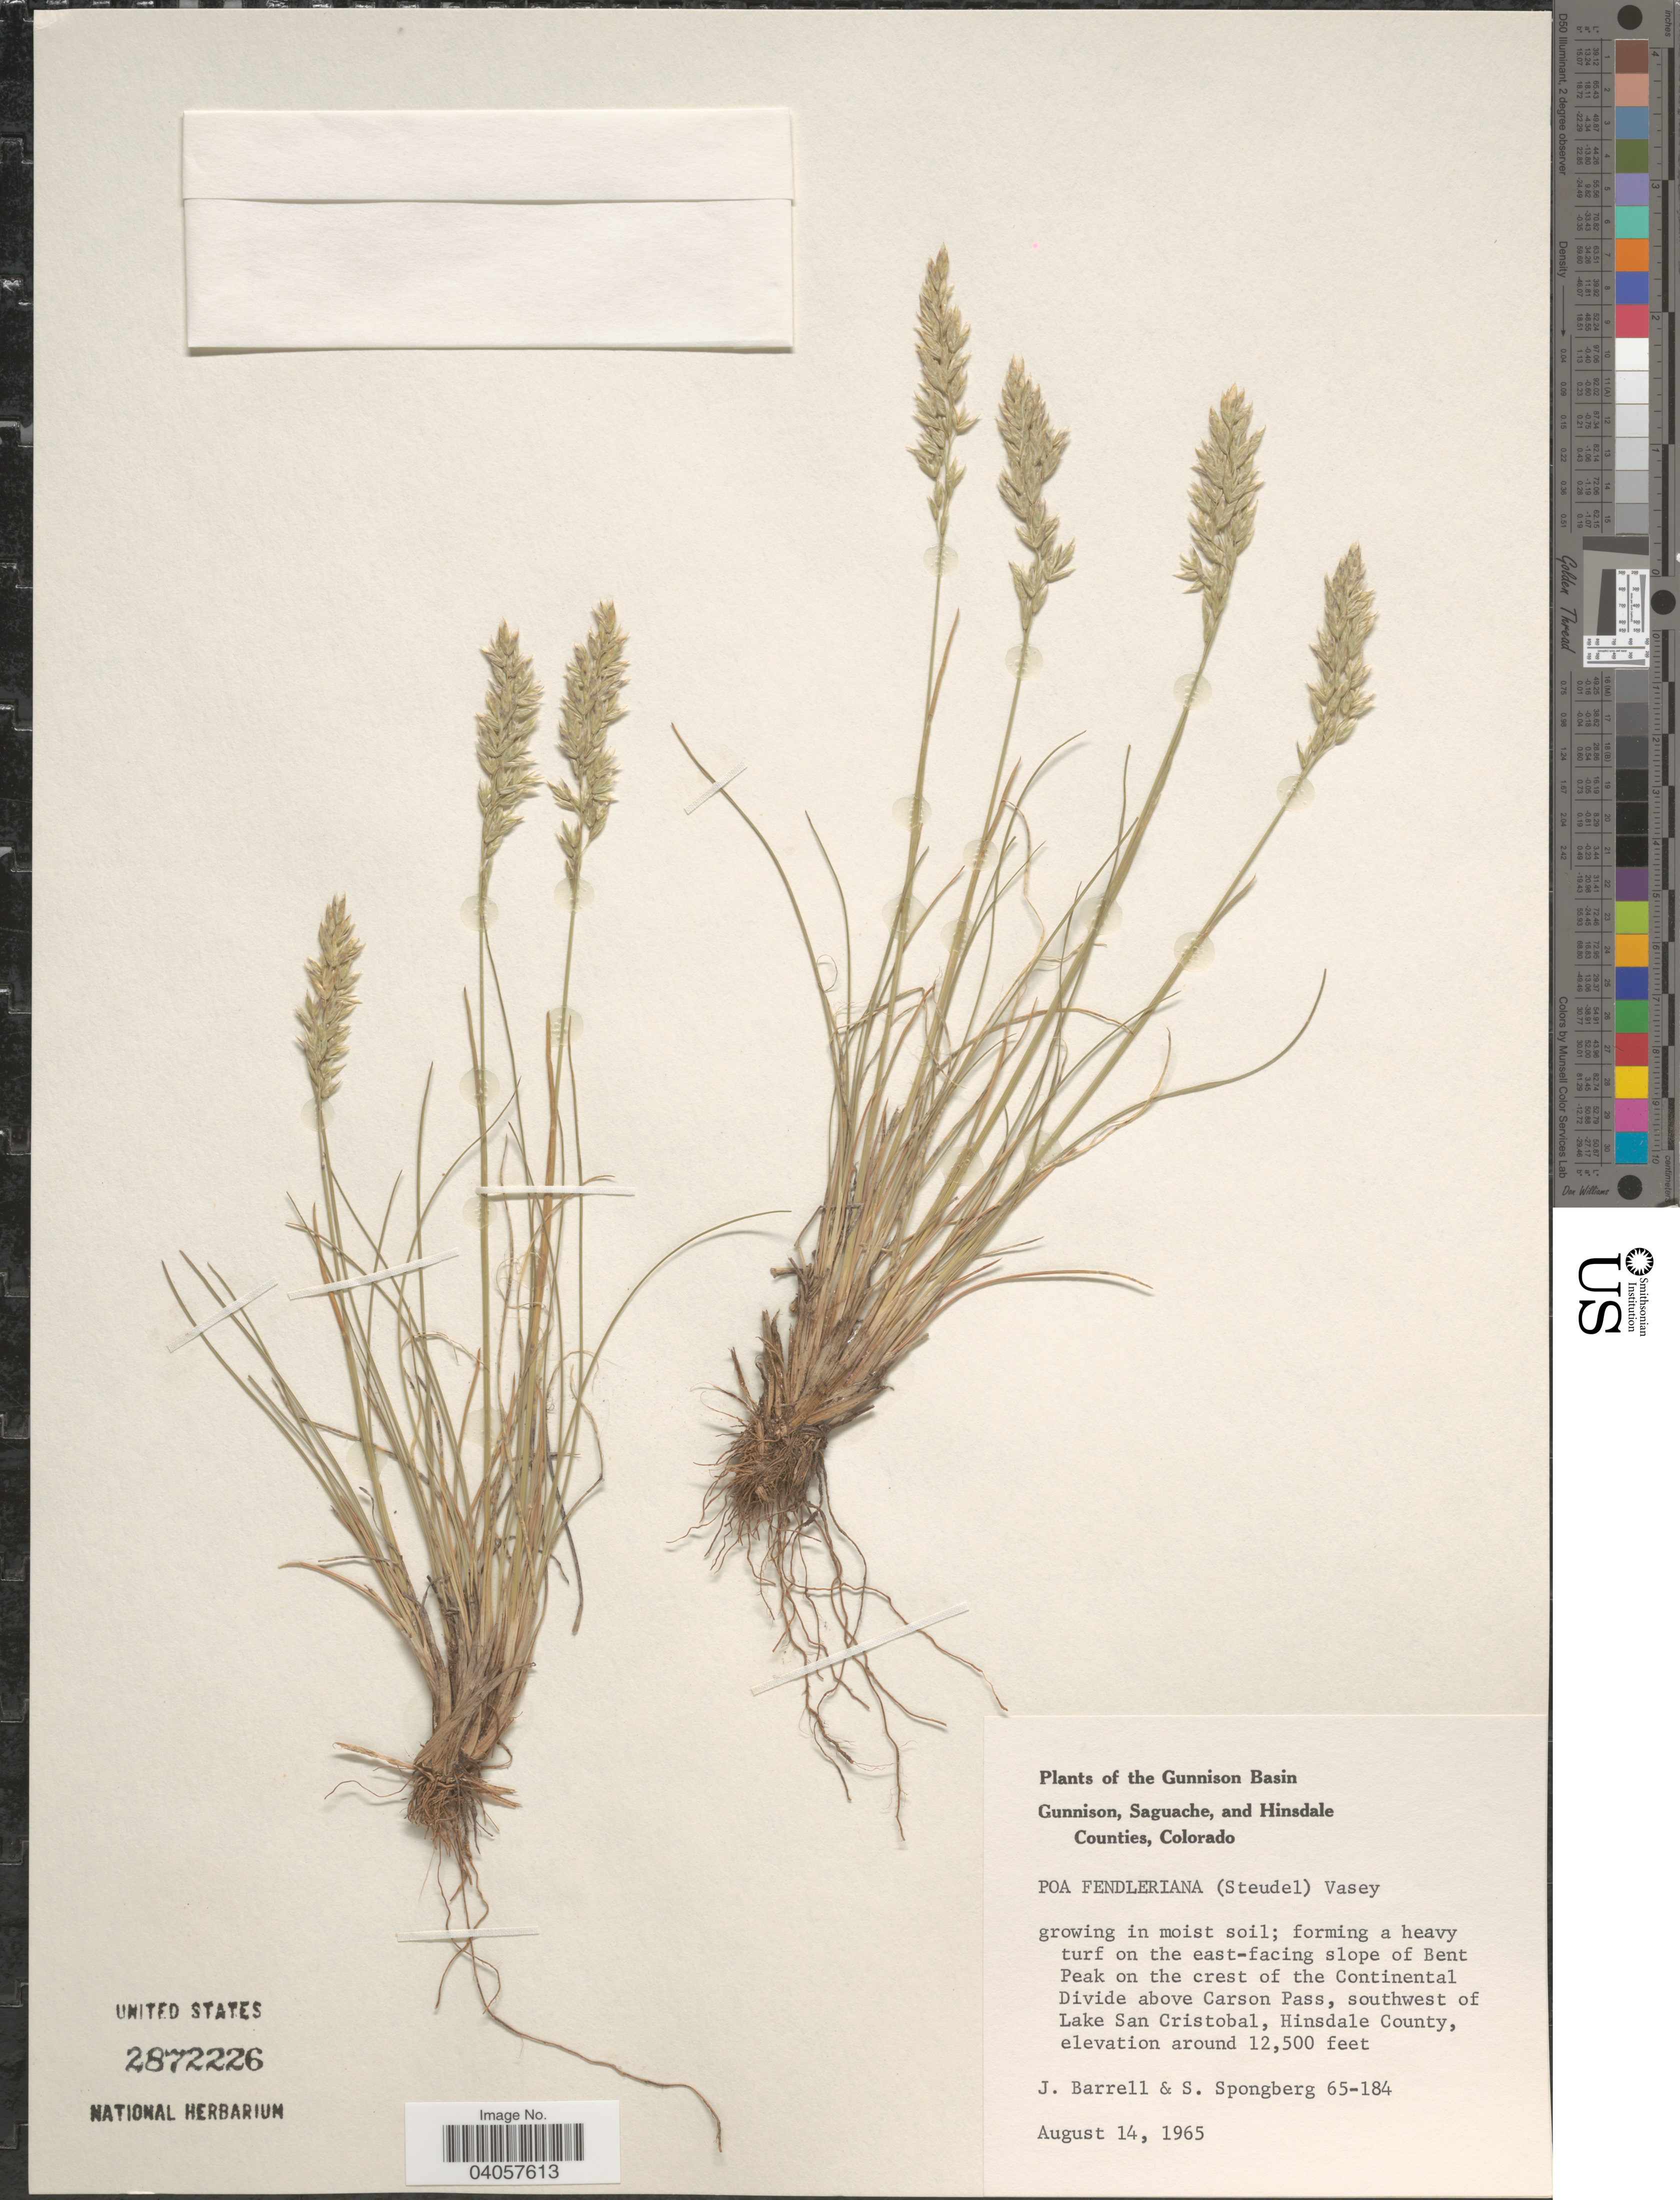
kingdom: Plantae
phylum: Tracheophyta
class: Liliopsida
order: Poales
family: Poaceae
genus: Poa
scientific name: Poa fendleriana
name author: (Steud.) Vasey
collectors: J. Barrell & S. A.Spongberg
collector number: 65-184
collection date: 1965-08-14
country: United States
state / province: Colorado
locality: The Gunnison Basin. On the east-facing slope of Bent Peak on the crest of the Continental Divide above Carson Pass, southwest of Lake San Cristobal, Hinsdale County.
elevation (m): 3810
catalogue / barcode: US 2872226